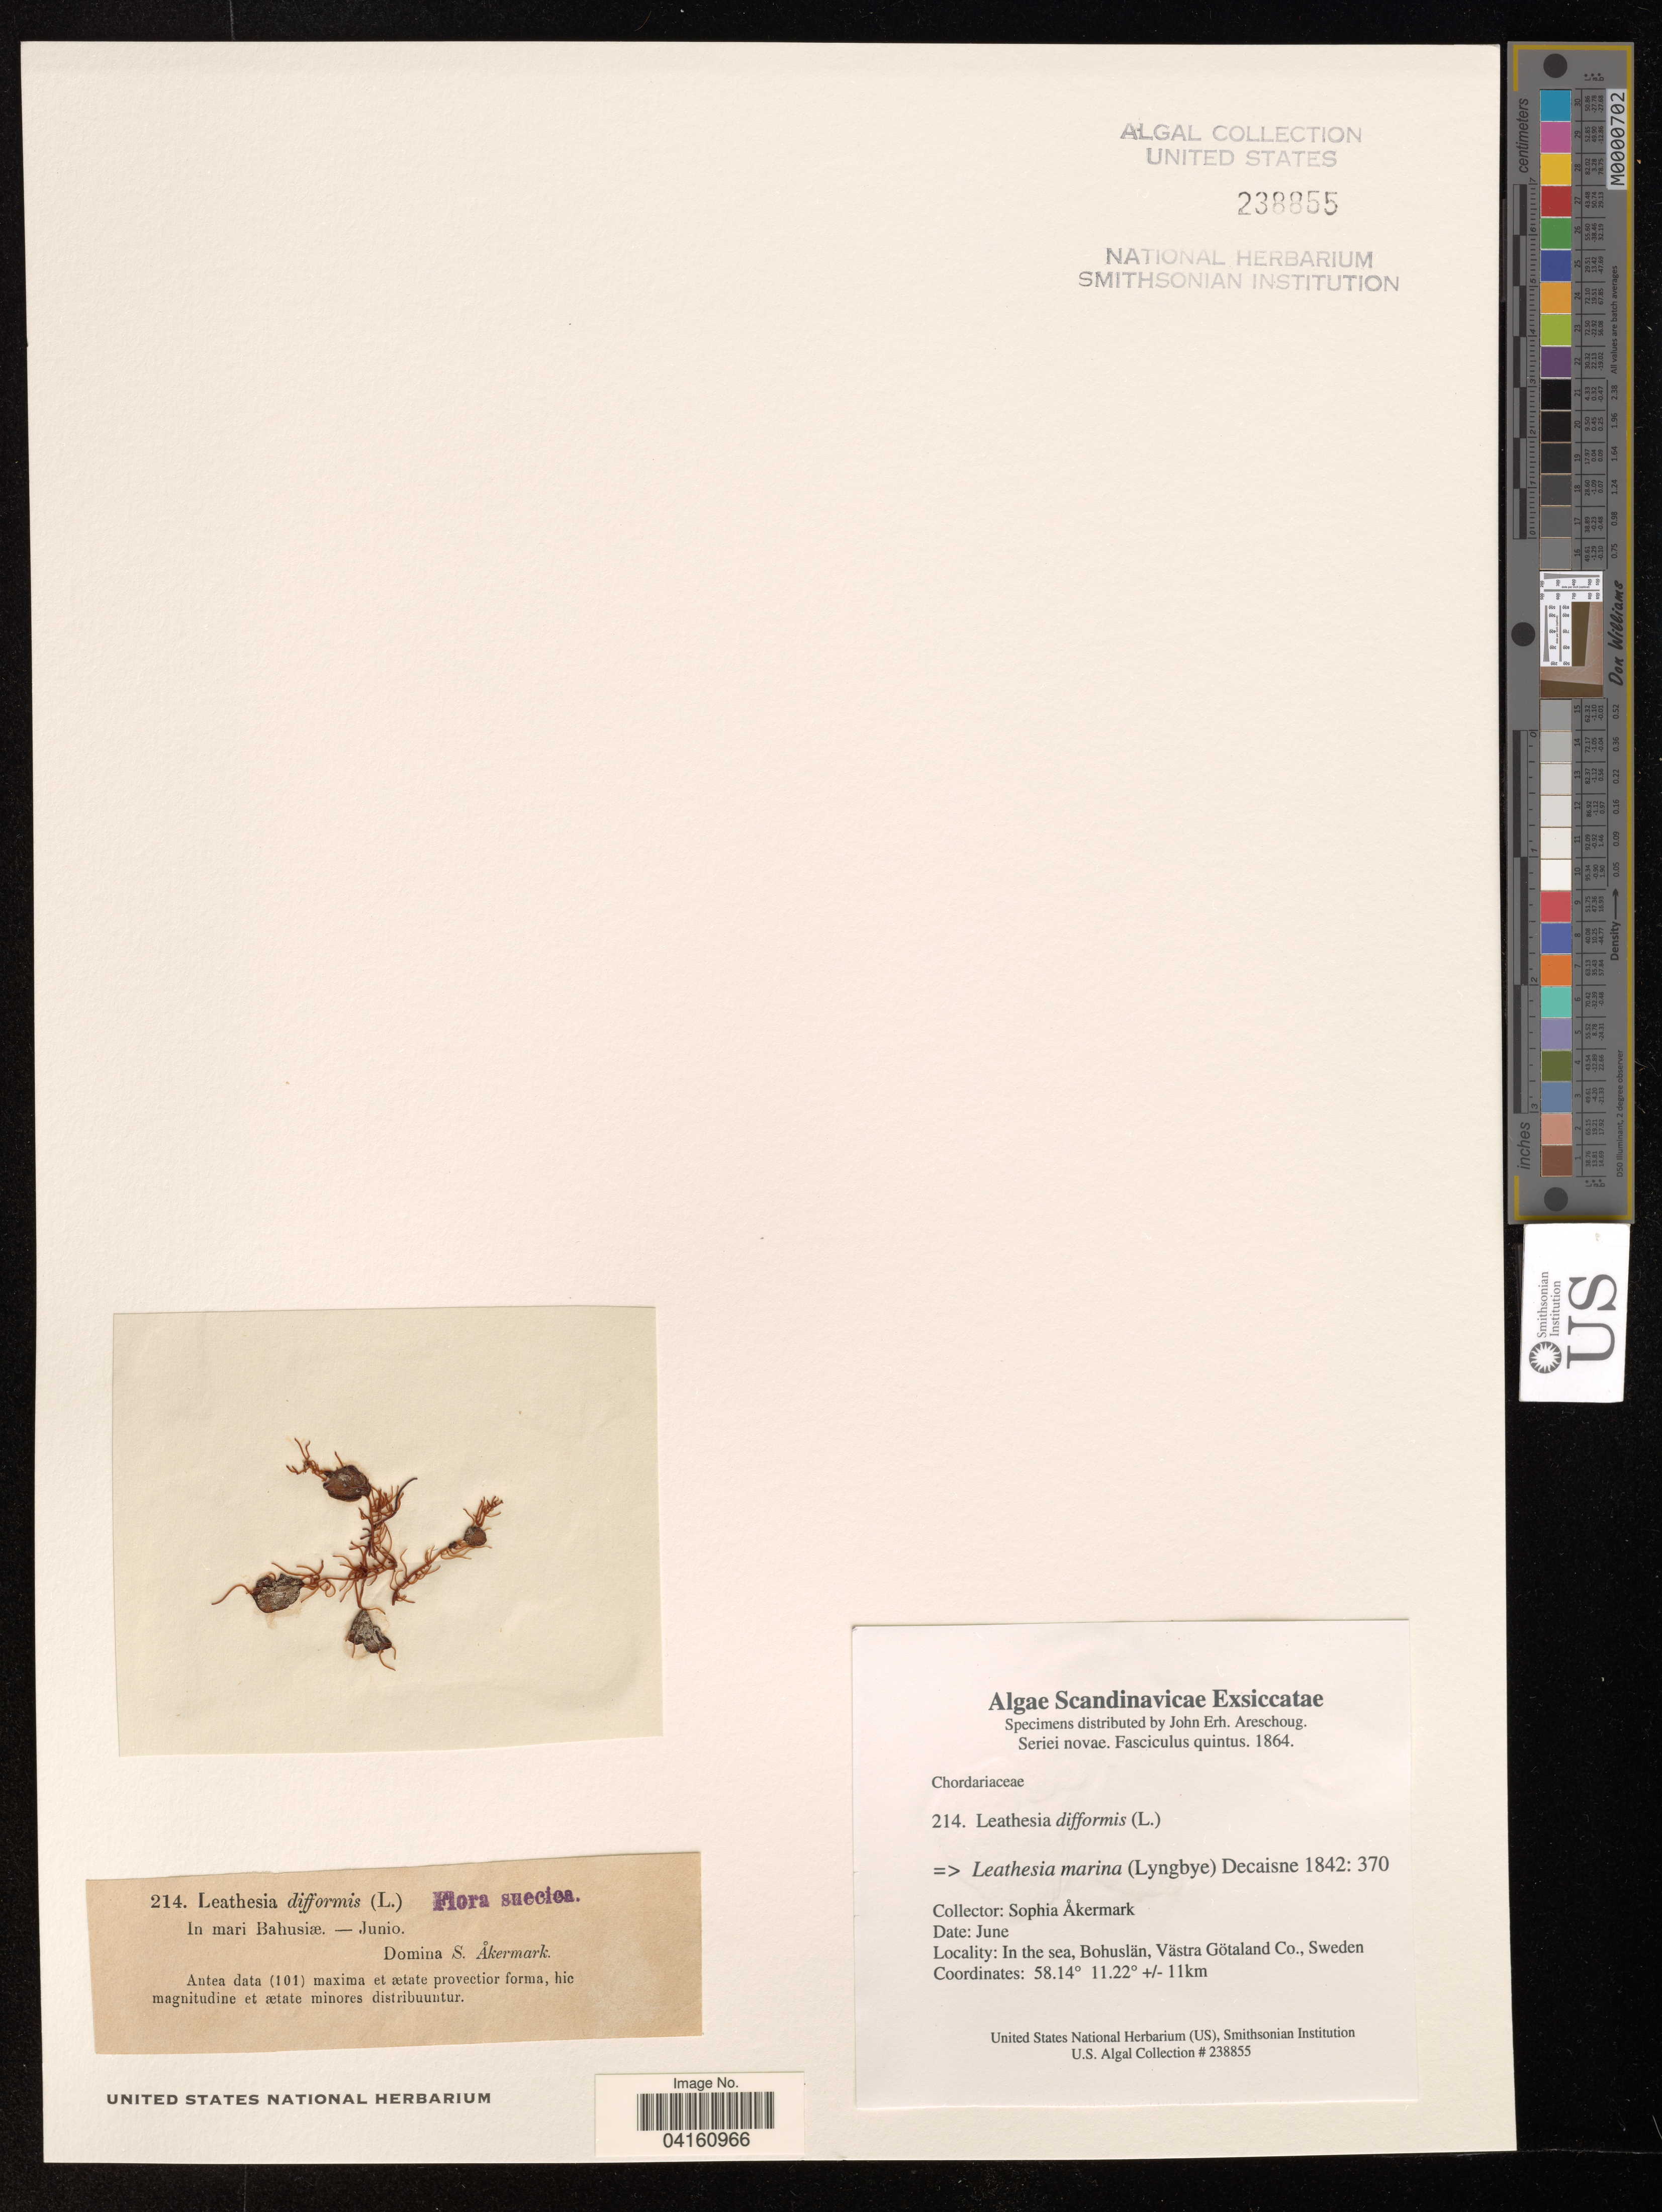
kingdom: Chromista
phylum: Ochrophyta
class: Phaeophyceae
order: Ectocarpales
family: Chordariaceae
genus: Leathesia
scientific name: Leathesia marina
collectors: S. Akermark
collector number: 214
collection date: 1864-06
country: Sweden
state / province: Västra Götaland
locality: In sea. Bohuslan.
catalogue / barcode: US 238855